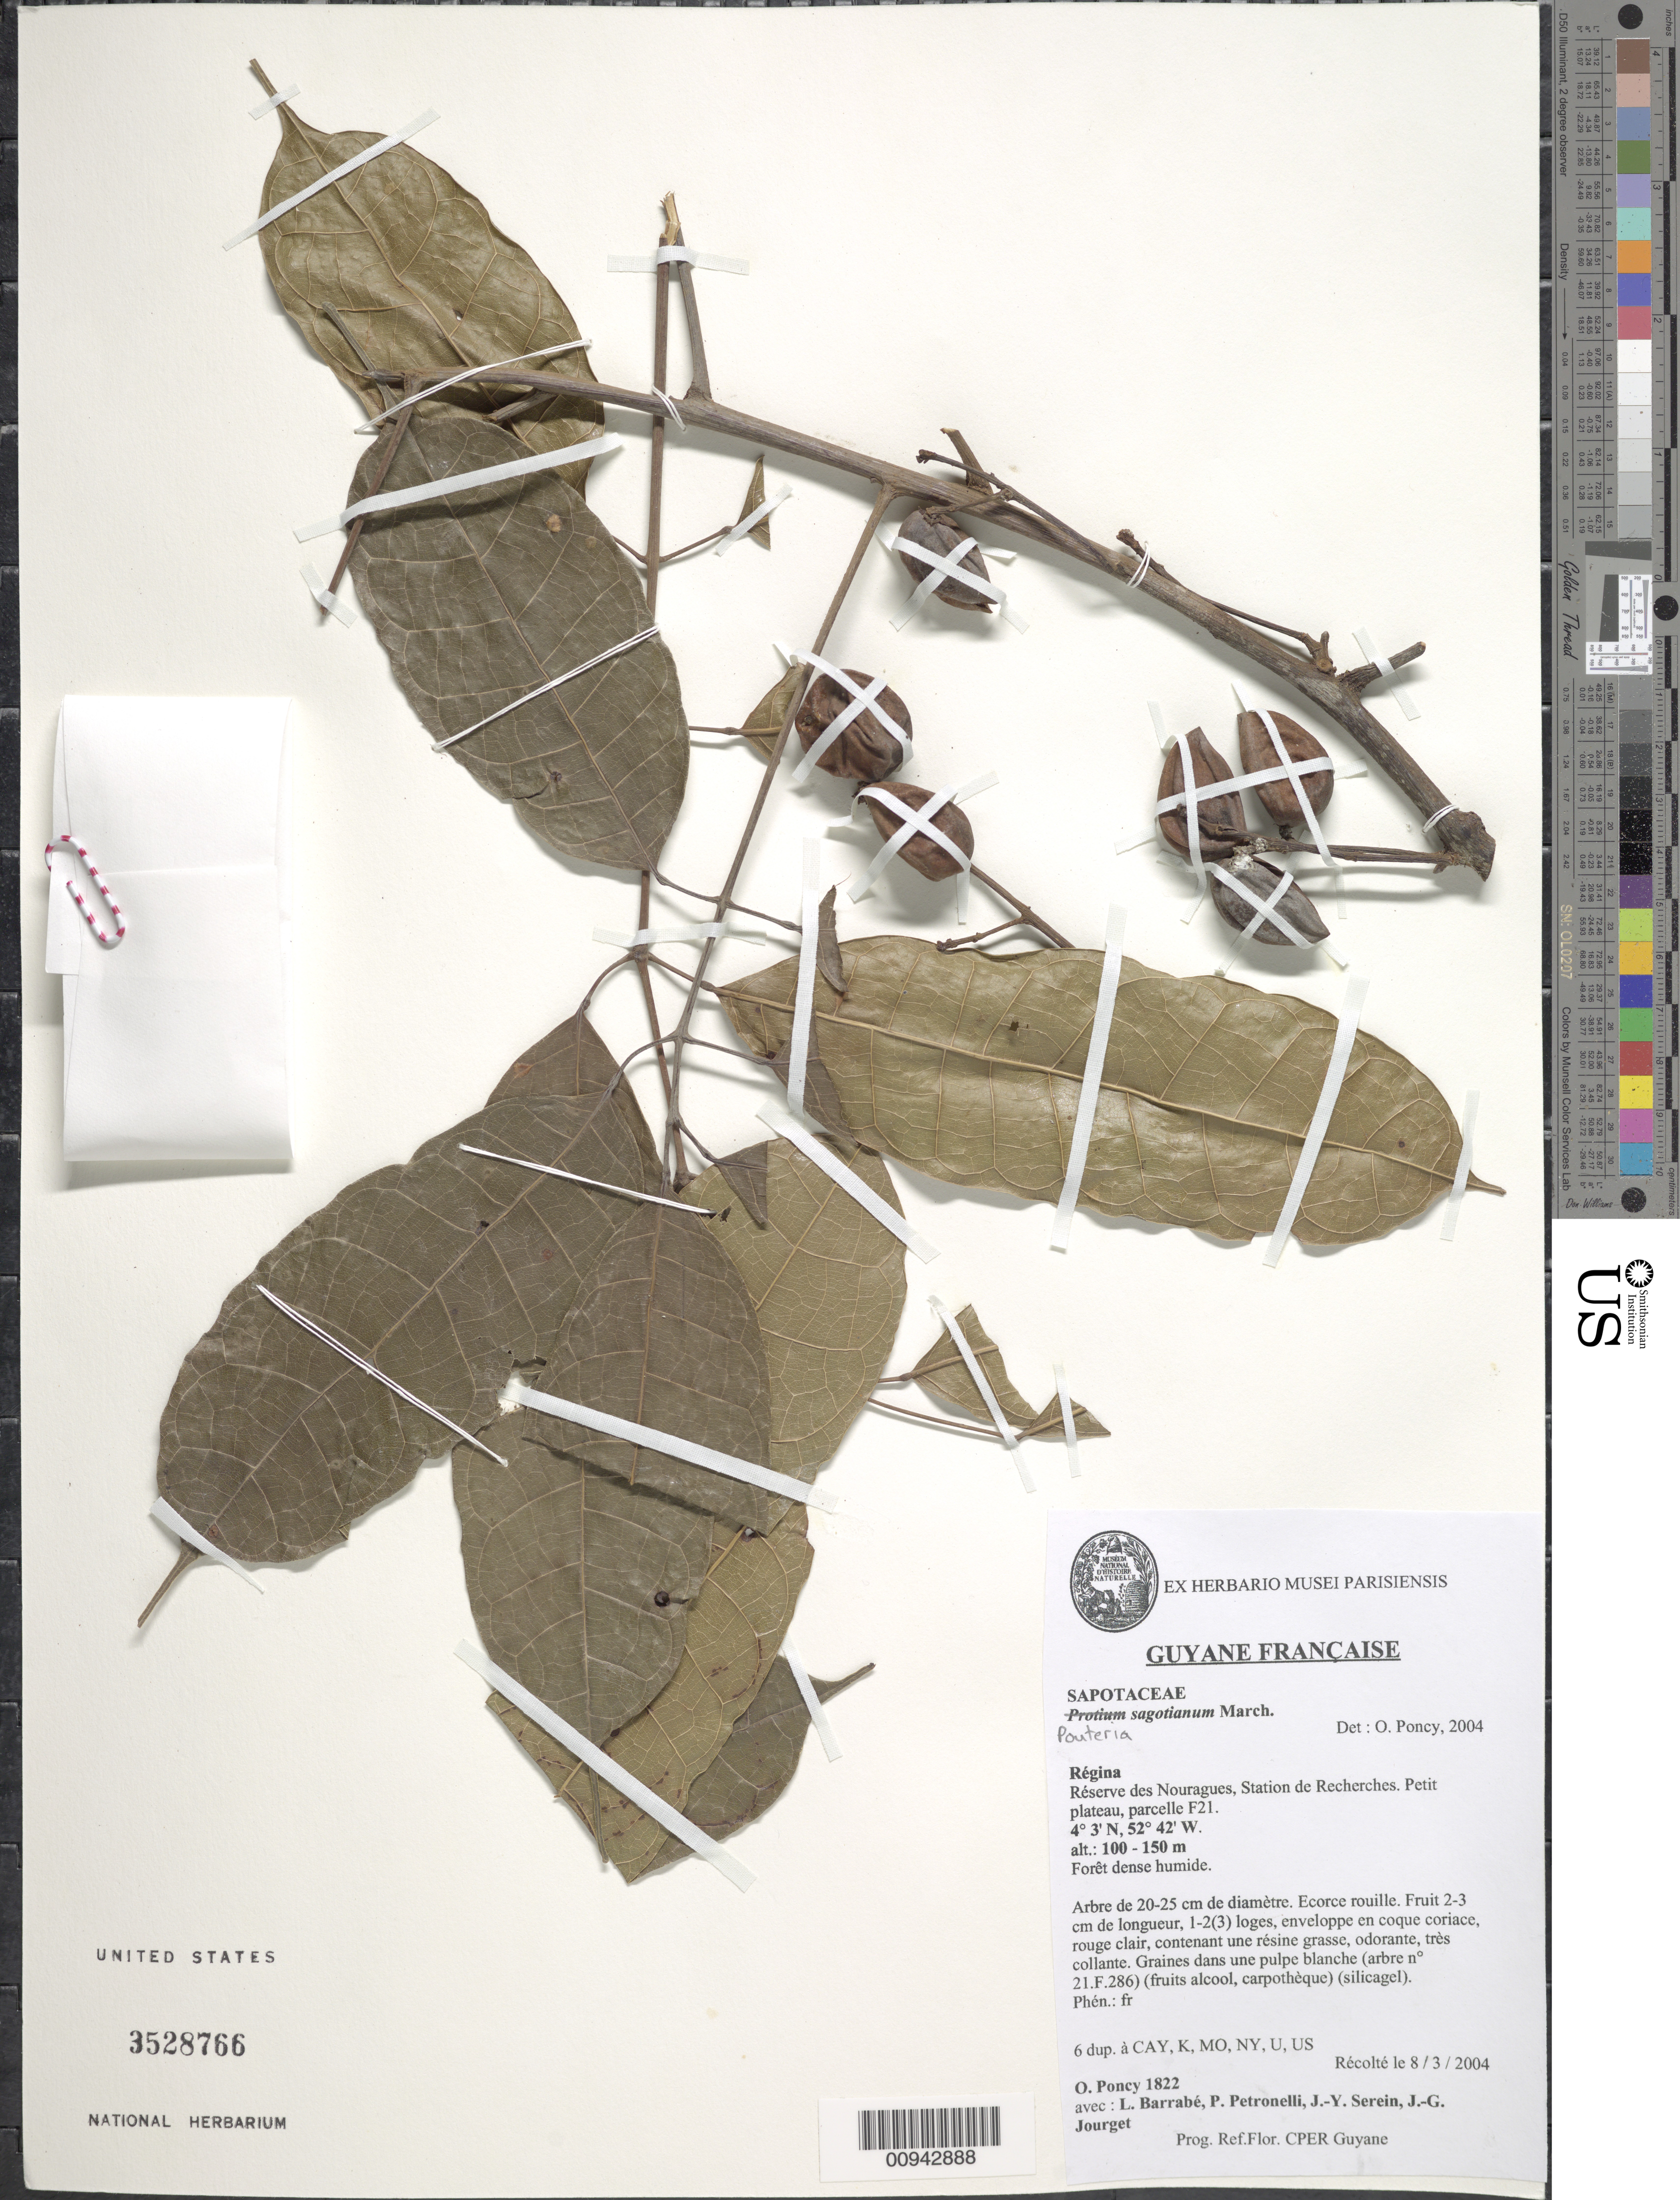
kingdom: Plantae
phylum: Tracheophyta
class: Magnoliopsida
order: Ericales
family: Sapotaceae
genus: Pouteria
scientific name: Pouteria sagotiana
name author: (Baill.) Eyma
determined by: Poncy, O.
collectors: O. Poncy, L. Barrabé, P. Petronelli, J. Serein & J. Jourget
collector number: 1822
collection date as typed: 8-Mar-04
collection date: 2004-03-08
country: French Guiana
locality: Régina, Réserve des Nouragues, Station de Recherches. Grand plateau, parcelle F21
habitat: Foret dense humide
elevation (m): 100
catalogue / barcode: US 3528766